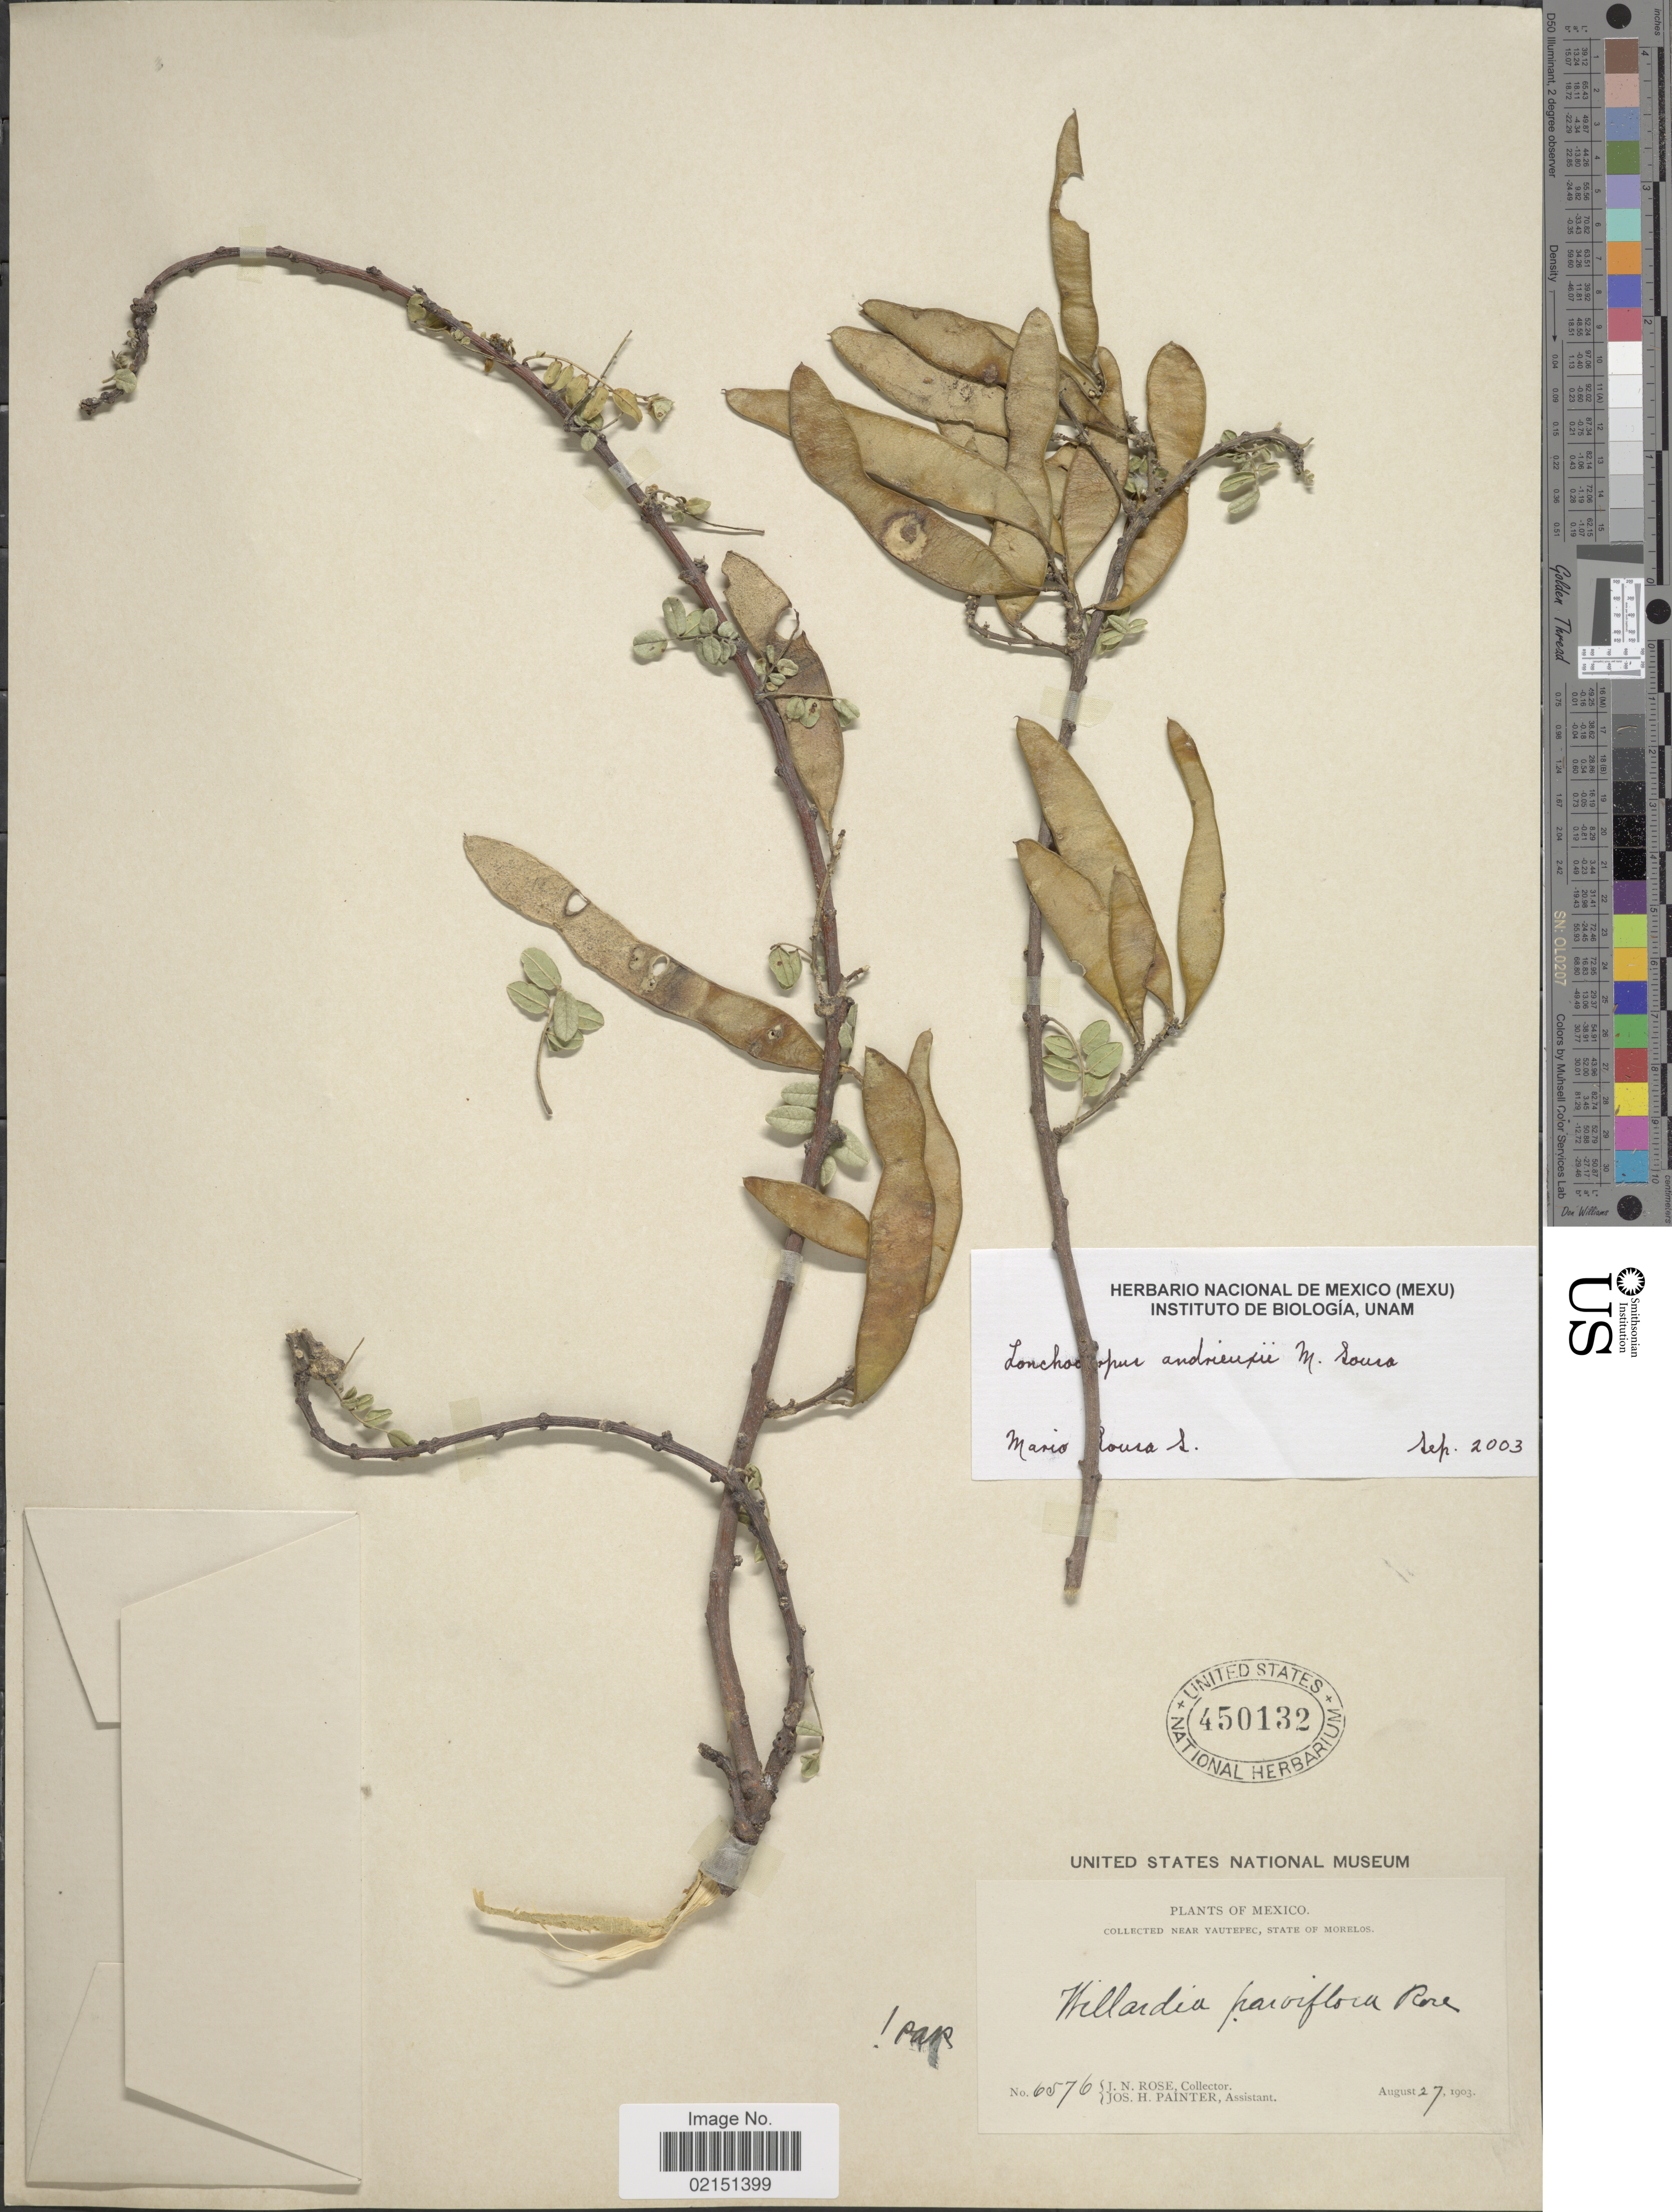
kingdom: Plantae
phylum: Tracheophyta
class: Magnoliopsida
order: Fabales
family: Fabaceae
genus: Lonchocarpus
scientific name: Lonchocarpus andrieuxii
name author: M. Sousa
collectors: J. N. Rose & J. H. Painter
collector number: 6576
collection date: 1903-08-27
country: Mexico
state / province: Morelos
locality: Near Yautepec, State of Morelos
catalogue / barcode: US 450132